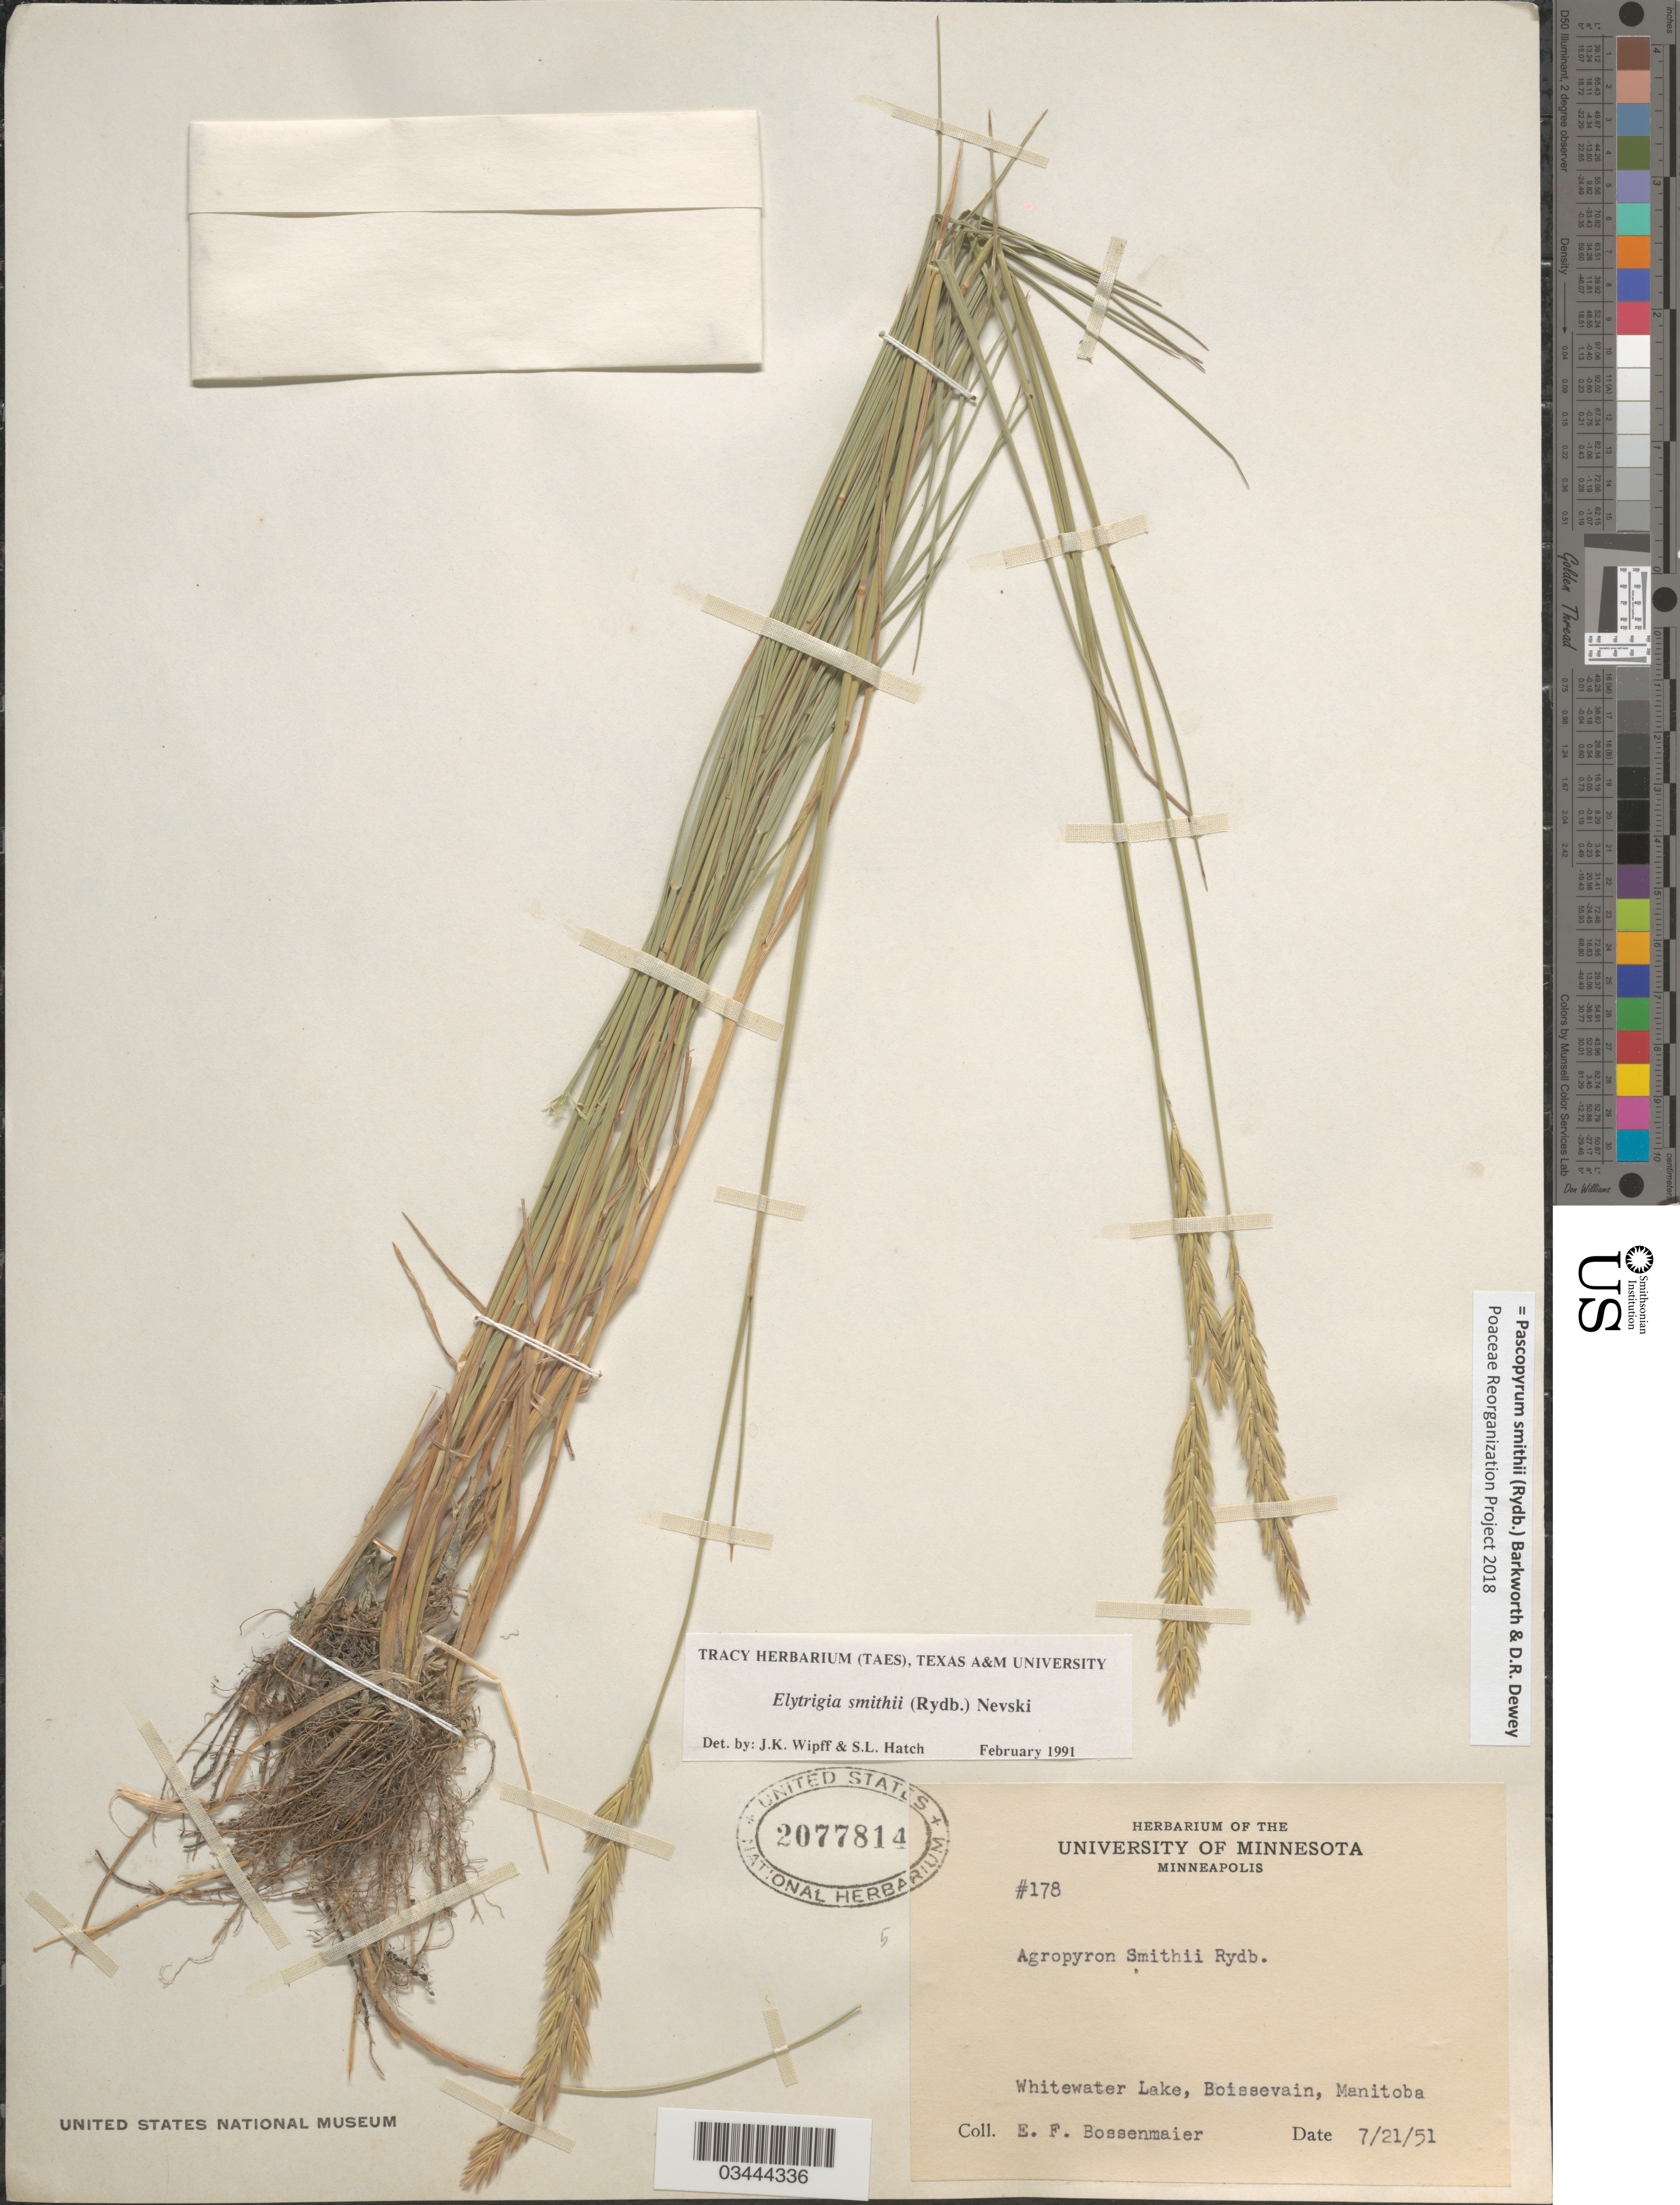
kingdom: Plantae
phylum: Tracheophyta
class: Liliopsida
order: Poales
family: Poaceae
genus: Pascopyrum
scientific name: Pascopyrum smithii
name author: (Rydb.) Barkworth & Dewey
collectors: E. Bossenmaier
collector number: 178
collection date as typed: Transcribed d/m/y: 21/7/51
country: Canada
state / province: Manitoba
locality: Whitewater Lake, Boissevain.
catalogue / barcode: US 2077814